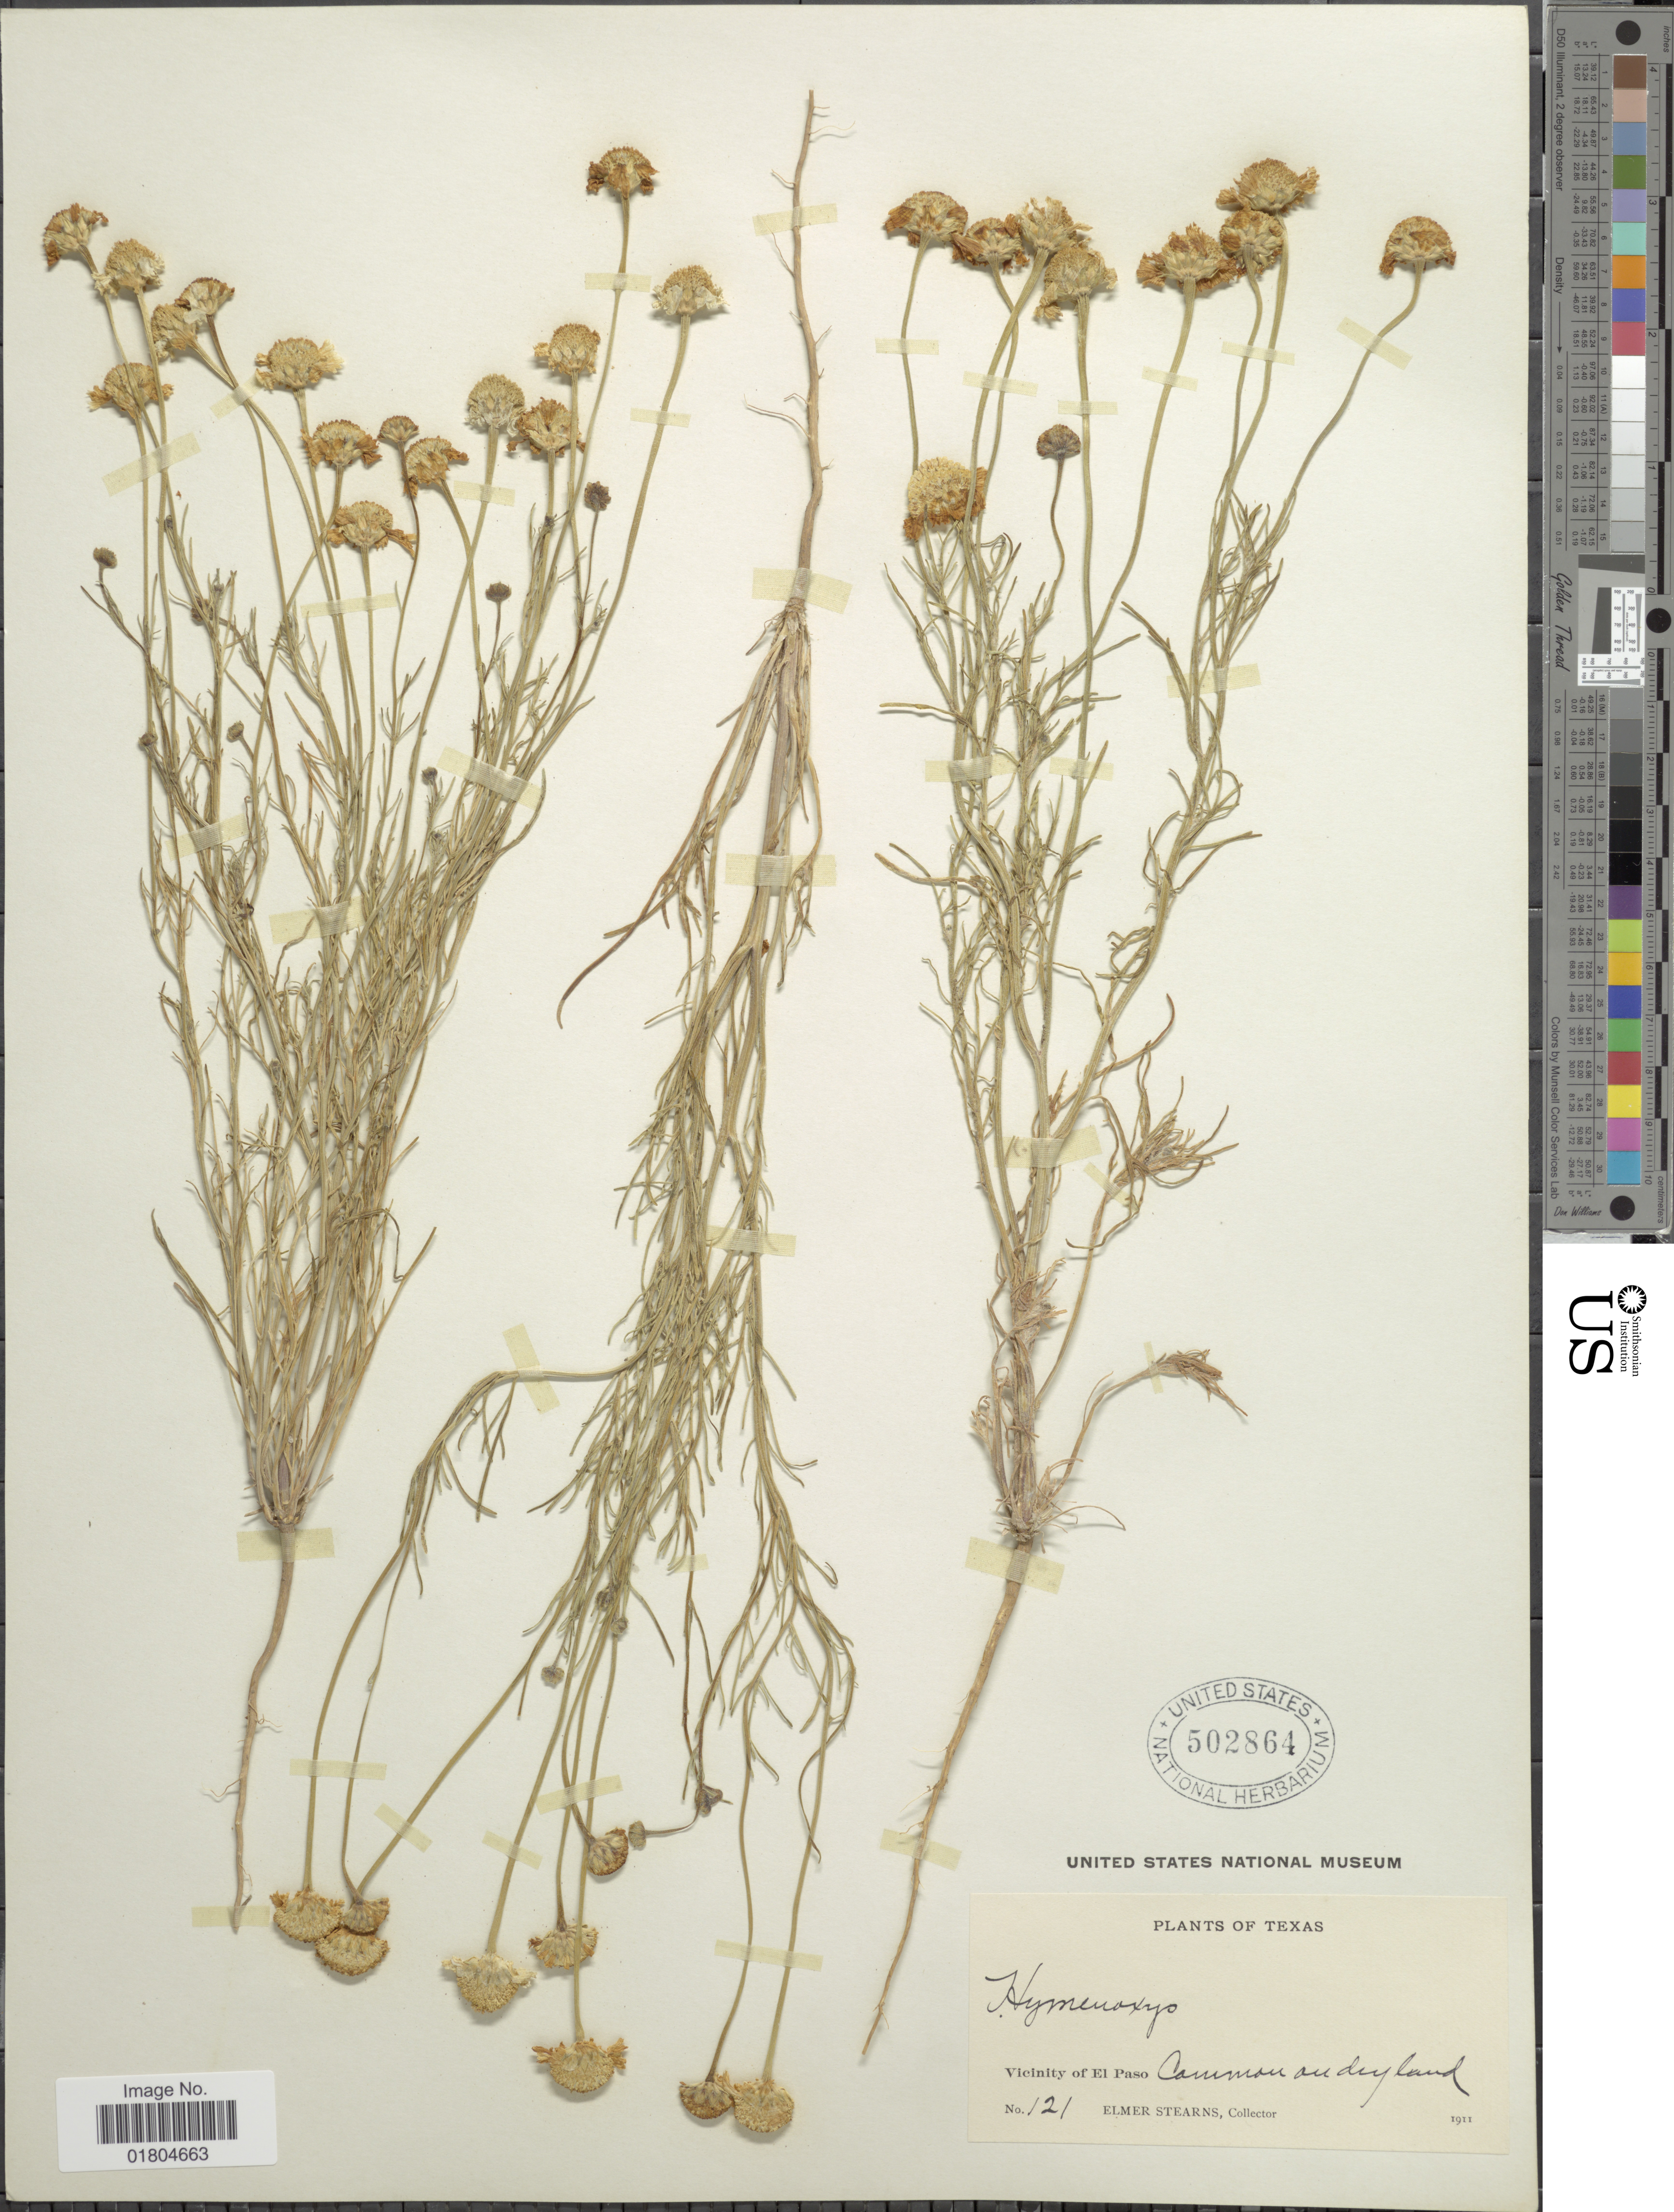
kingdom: Plantae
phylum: Tracheophyta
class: Magnoliopsida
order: Asterales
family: Asteraceae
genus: Hymenoxys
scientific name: Hymenoxys odorata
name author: DC.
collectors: E. Stearns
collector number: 121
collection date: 1911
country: United States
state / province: Texas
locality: Vicinity of El Paso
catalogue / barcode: US 502864